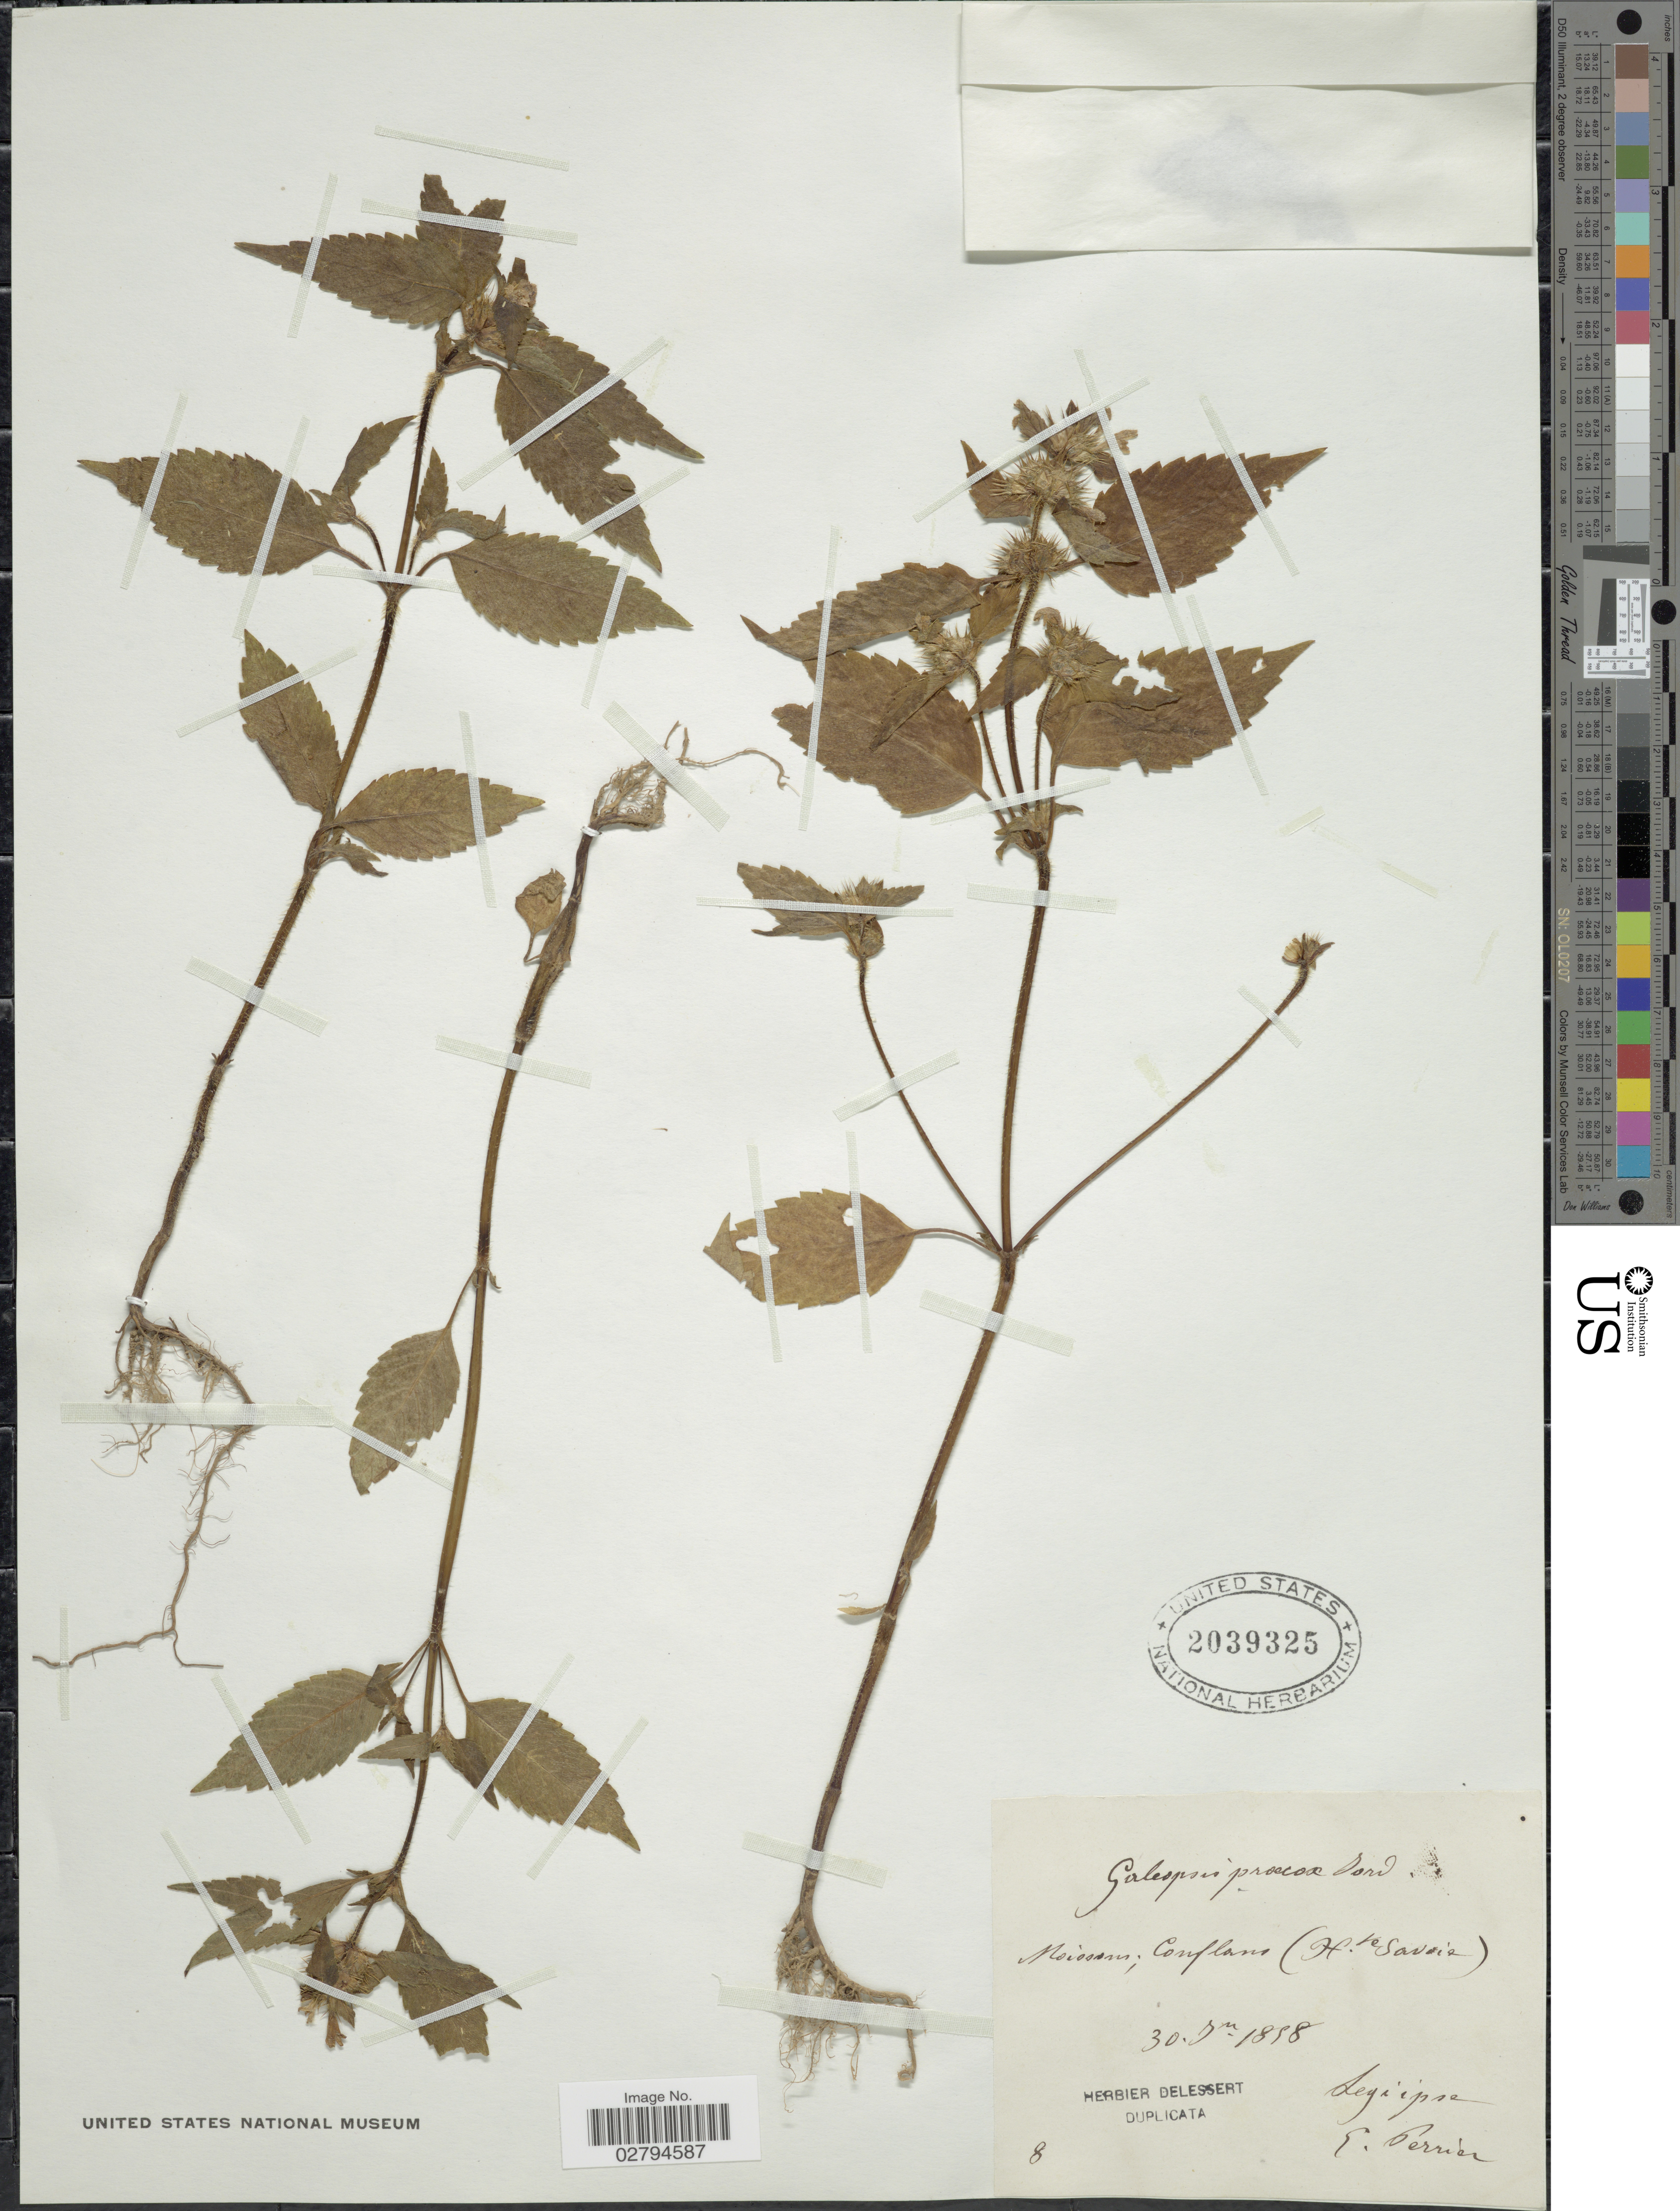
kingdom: Plantae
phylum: Tracheophyta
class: Magnoliopsida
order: Lamiales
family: Lamiaceae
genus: Galeopsis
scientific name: Galeopsis praecox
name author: Jord.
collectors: E. Perrier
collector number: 8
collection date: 1858-07-30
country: France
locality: Moissons; Conflans (H.te Savoie).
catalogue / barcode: US 2039325